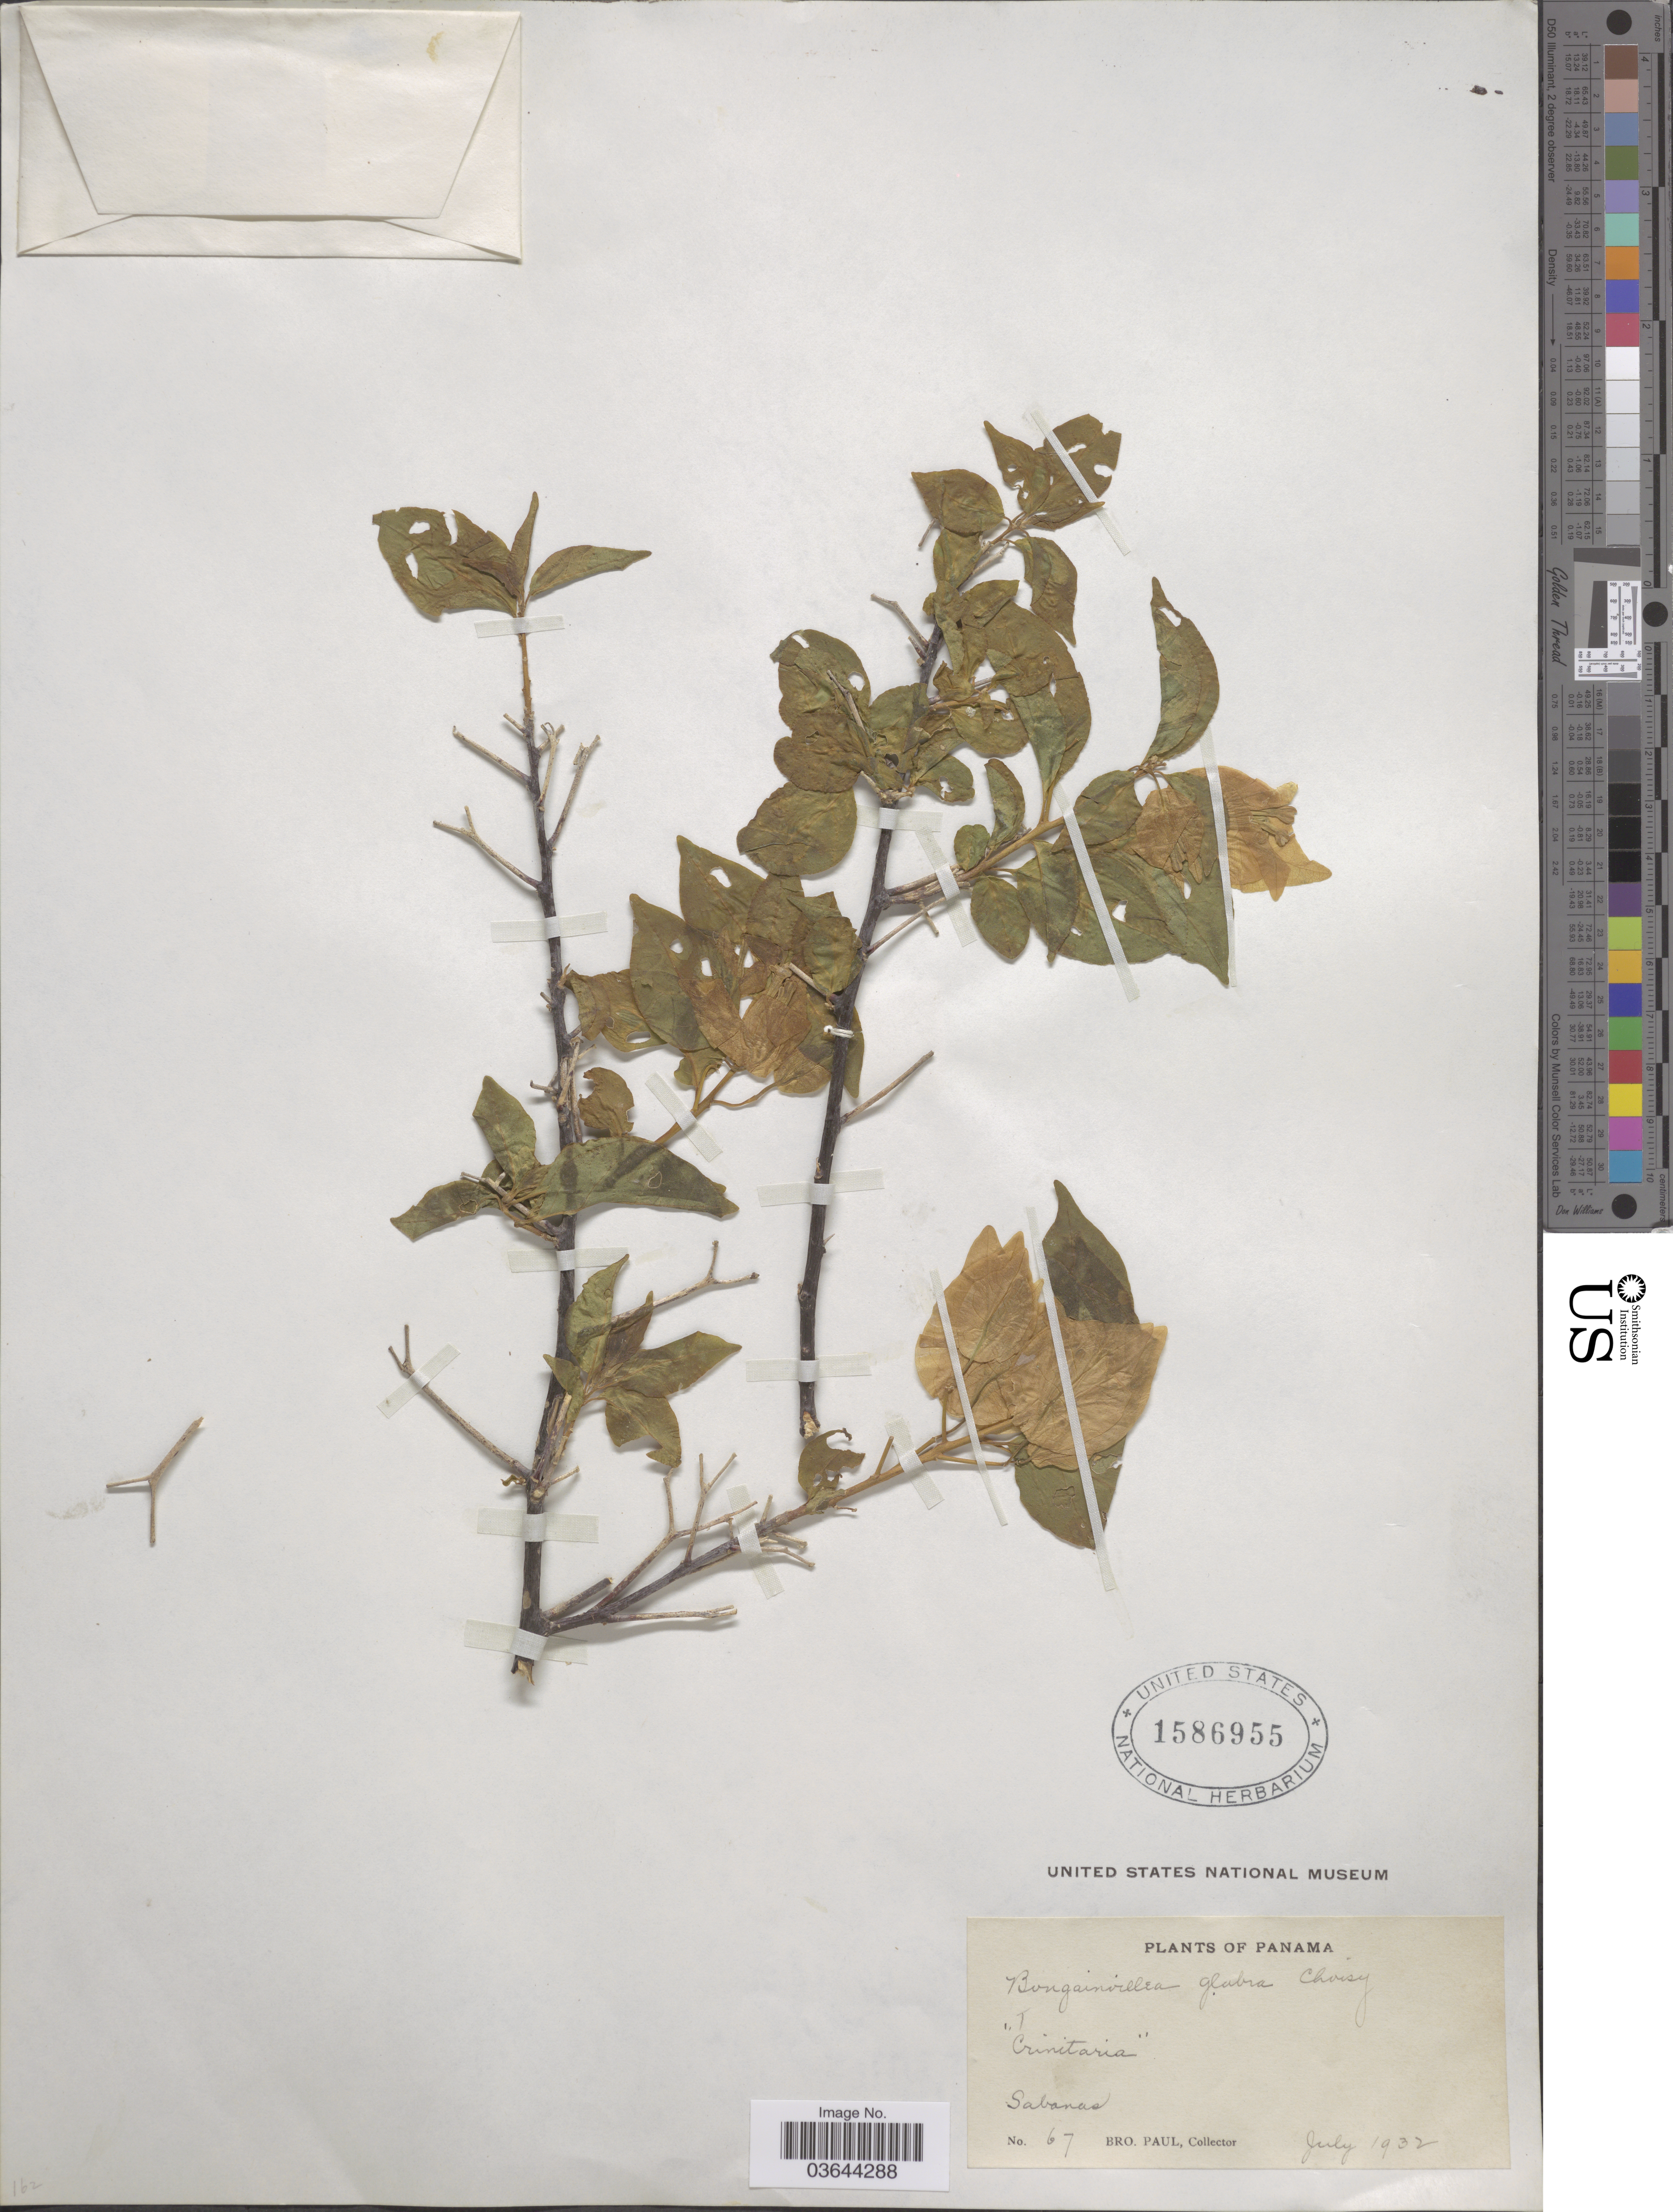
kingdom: Plantae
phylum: Tracheophyta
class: Magnoliopsida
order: Caryophyllales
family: Nyctaginaceae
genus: Bougainvillea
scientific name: Bougainvillea glabra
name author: Choisy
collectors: B. Paul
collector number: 67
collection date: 1932-07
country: Panama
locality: Sabanas.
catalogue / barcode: US 1586955